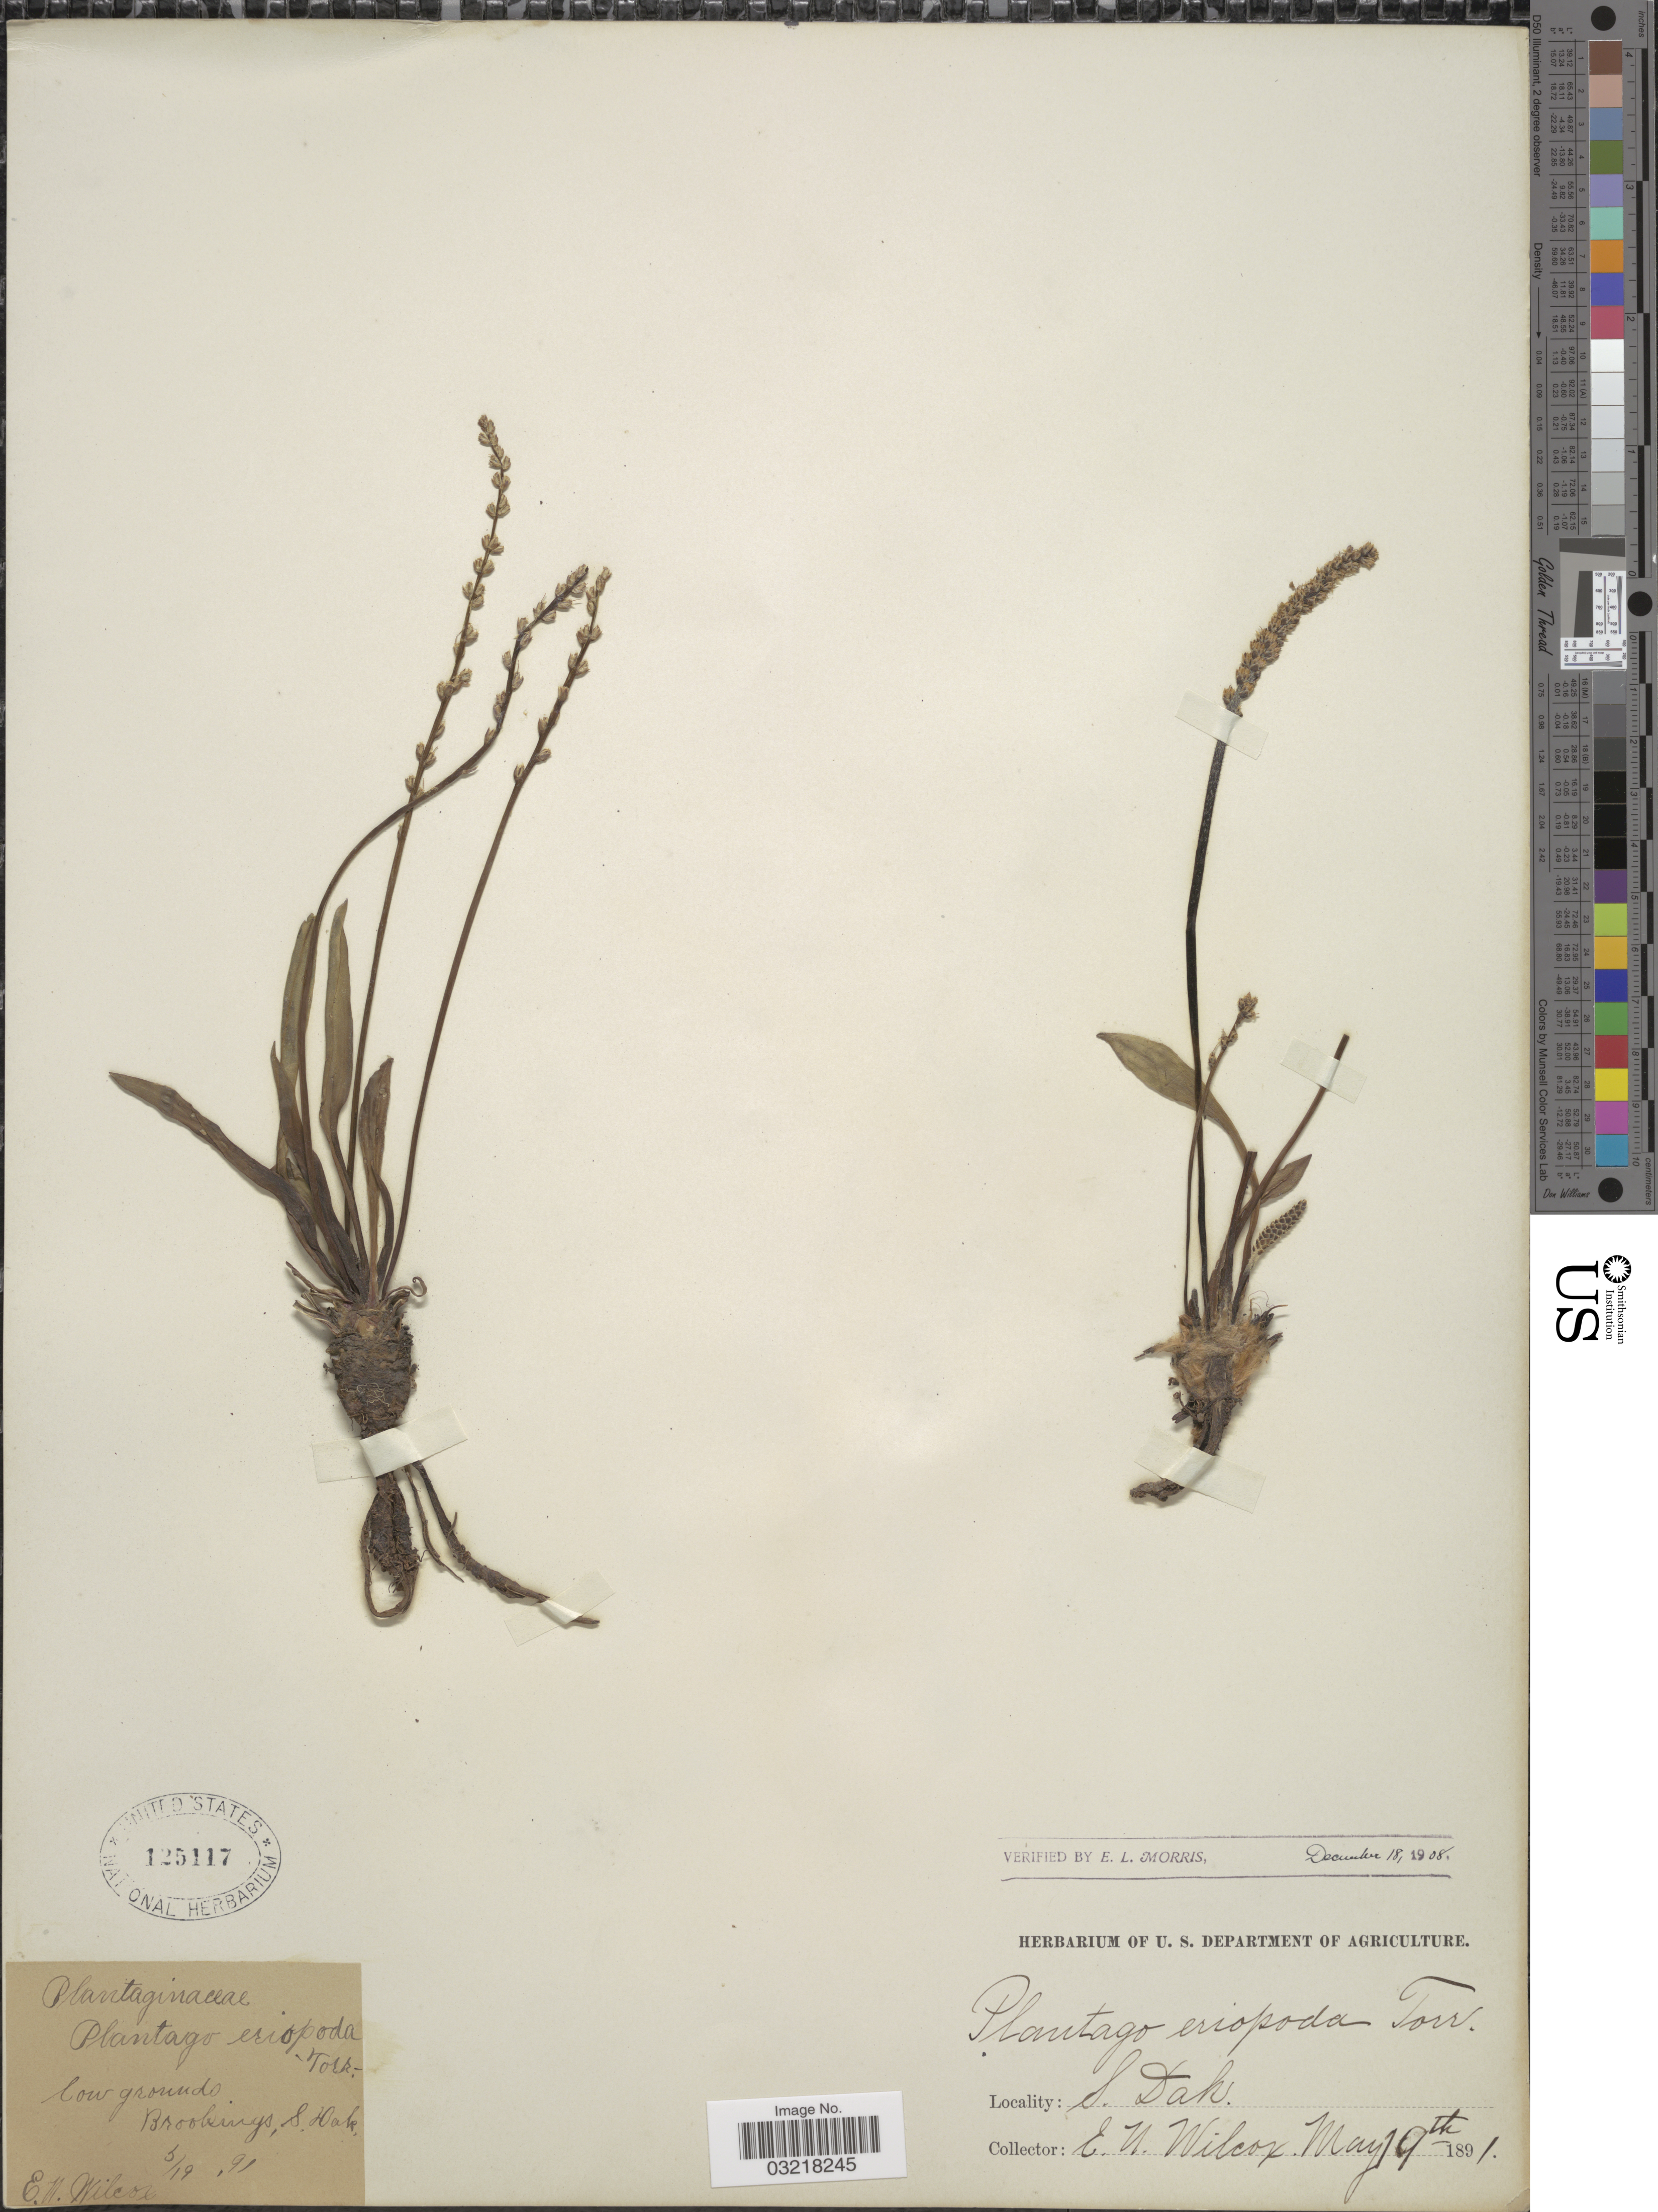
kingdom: Plantae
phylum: Tracheophyta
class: Magnoliopsida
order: Lamiales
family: Plantaginaceae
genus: Plantago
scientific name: Plantago eriopoda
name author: Torr.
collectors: E. Wilcox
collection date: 1891-05-19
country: United States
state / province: South Dakota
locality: Brookings.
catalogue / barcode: US 125117